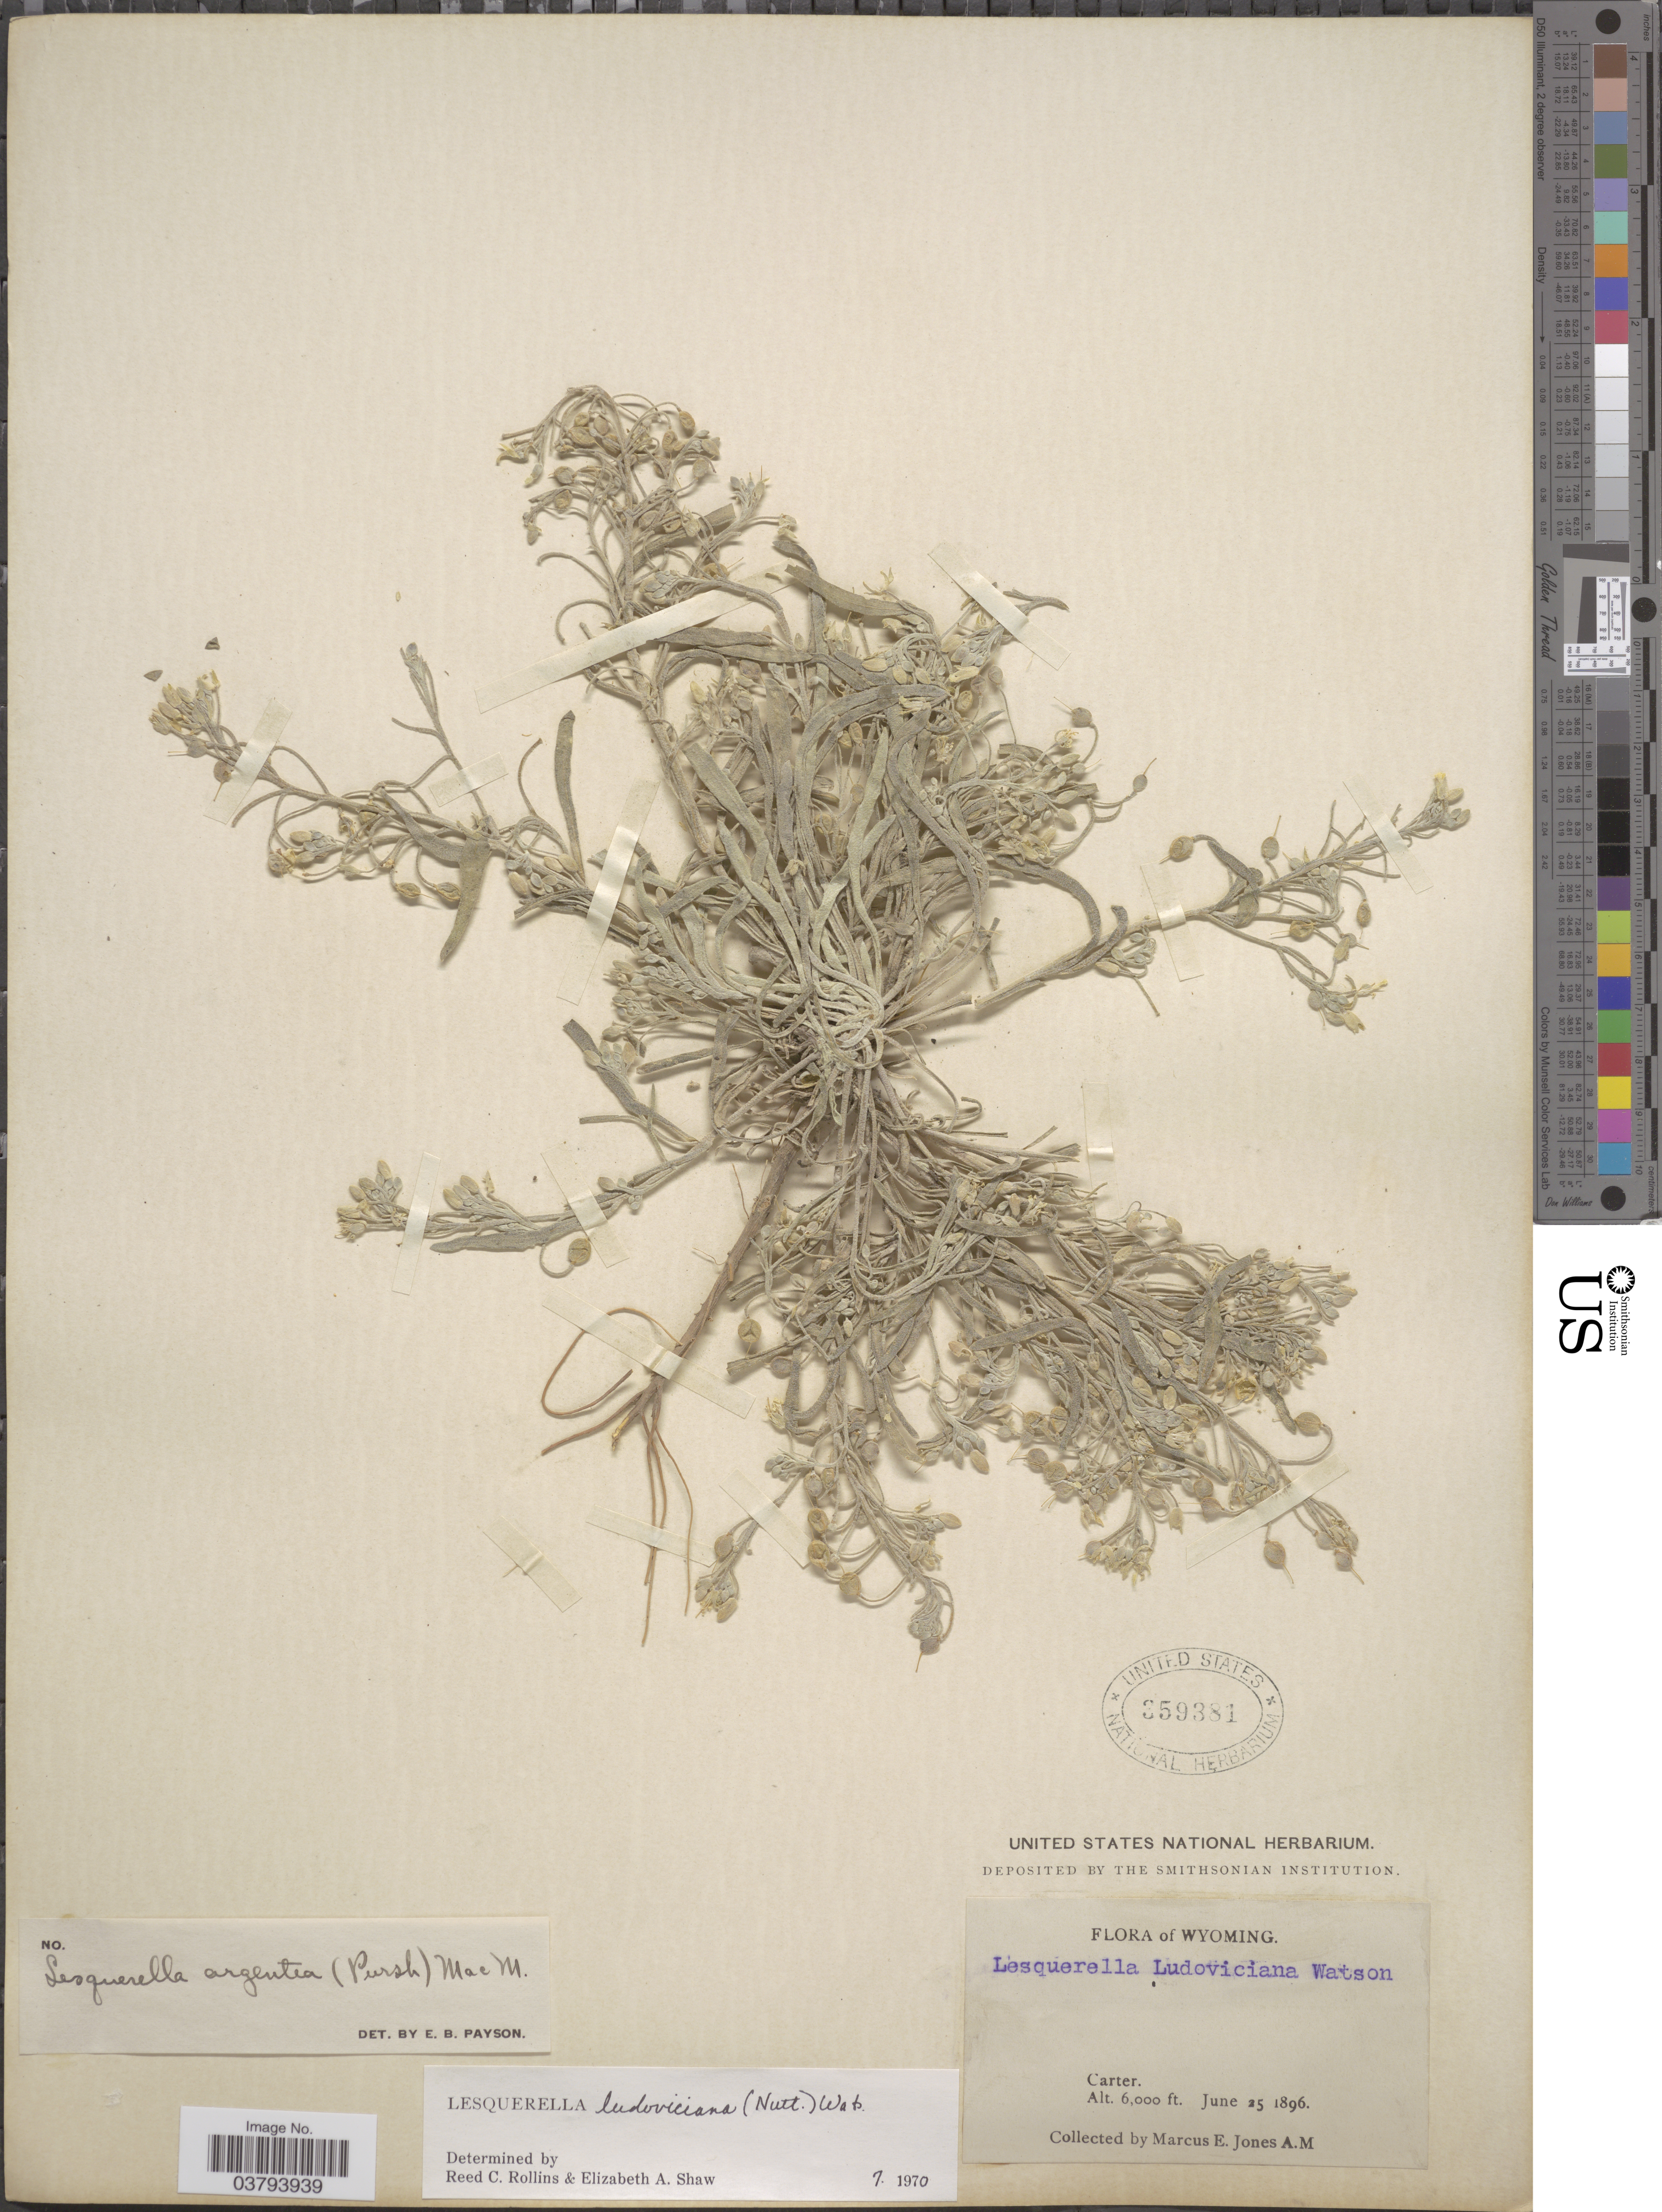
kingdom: Plantae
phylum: Tracheophyta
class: Magnoliopsida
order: Brassicales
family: Brassicaceae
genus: Lesquerella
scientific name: Lesquerella ludoviciana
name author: (Nutt.) S. Watson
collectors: M. E. Jones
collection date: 1896-06-25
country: United States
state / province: Wyoming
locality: Carter.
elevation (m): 1829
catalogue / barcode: US 359381